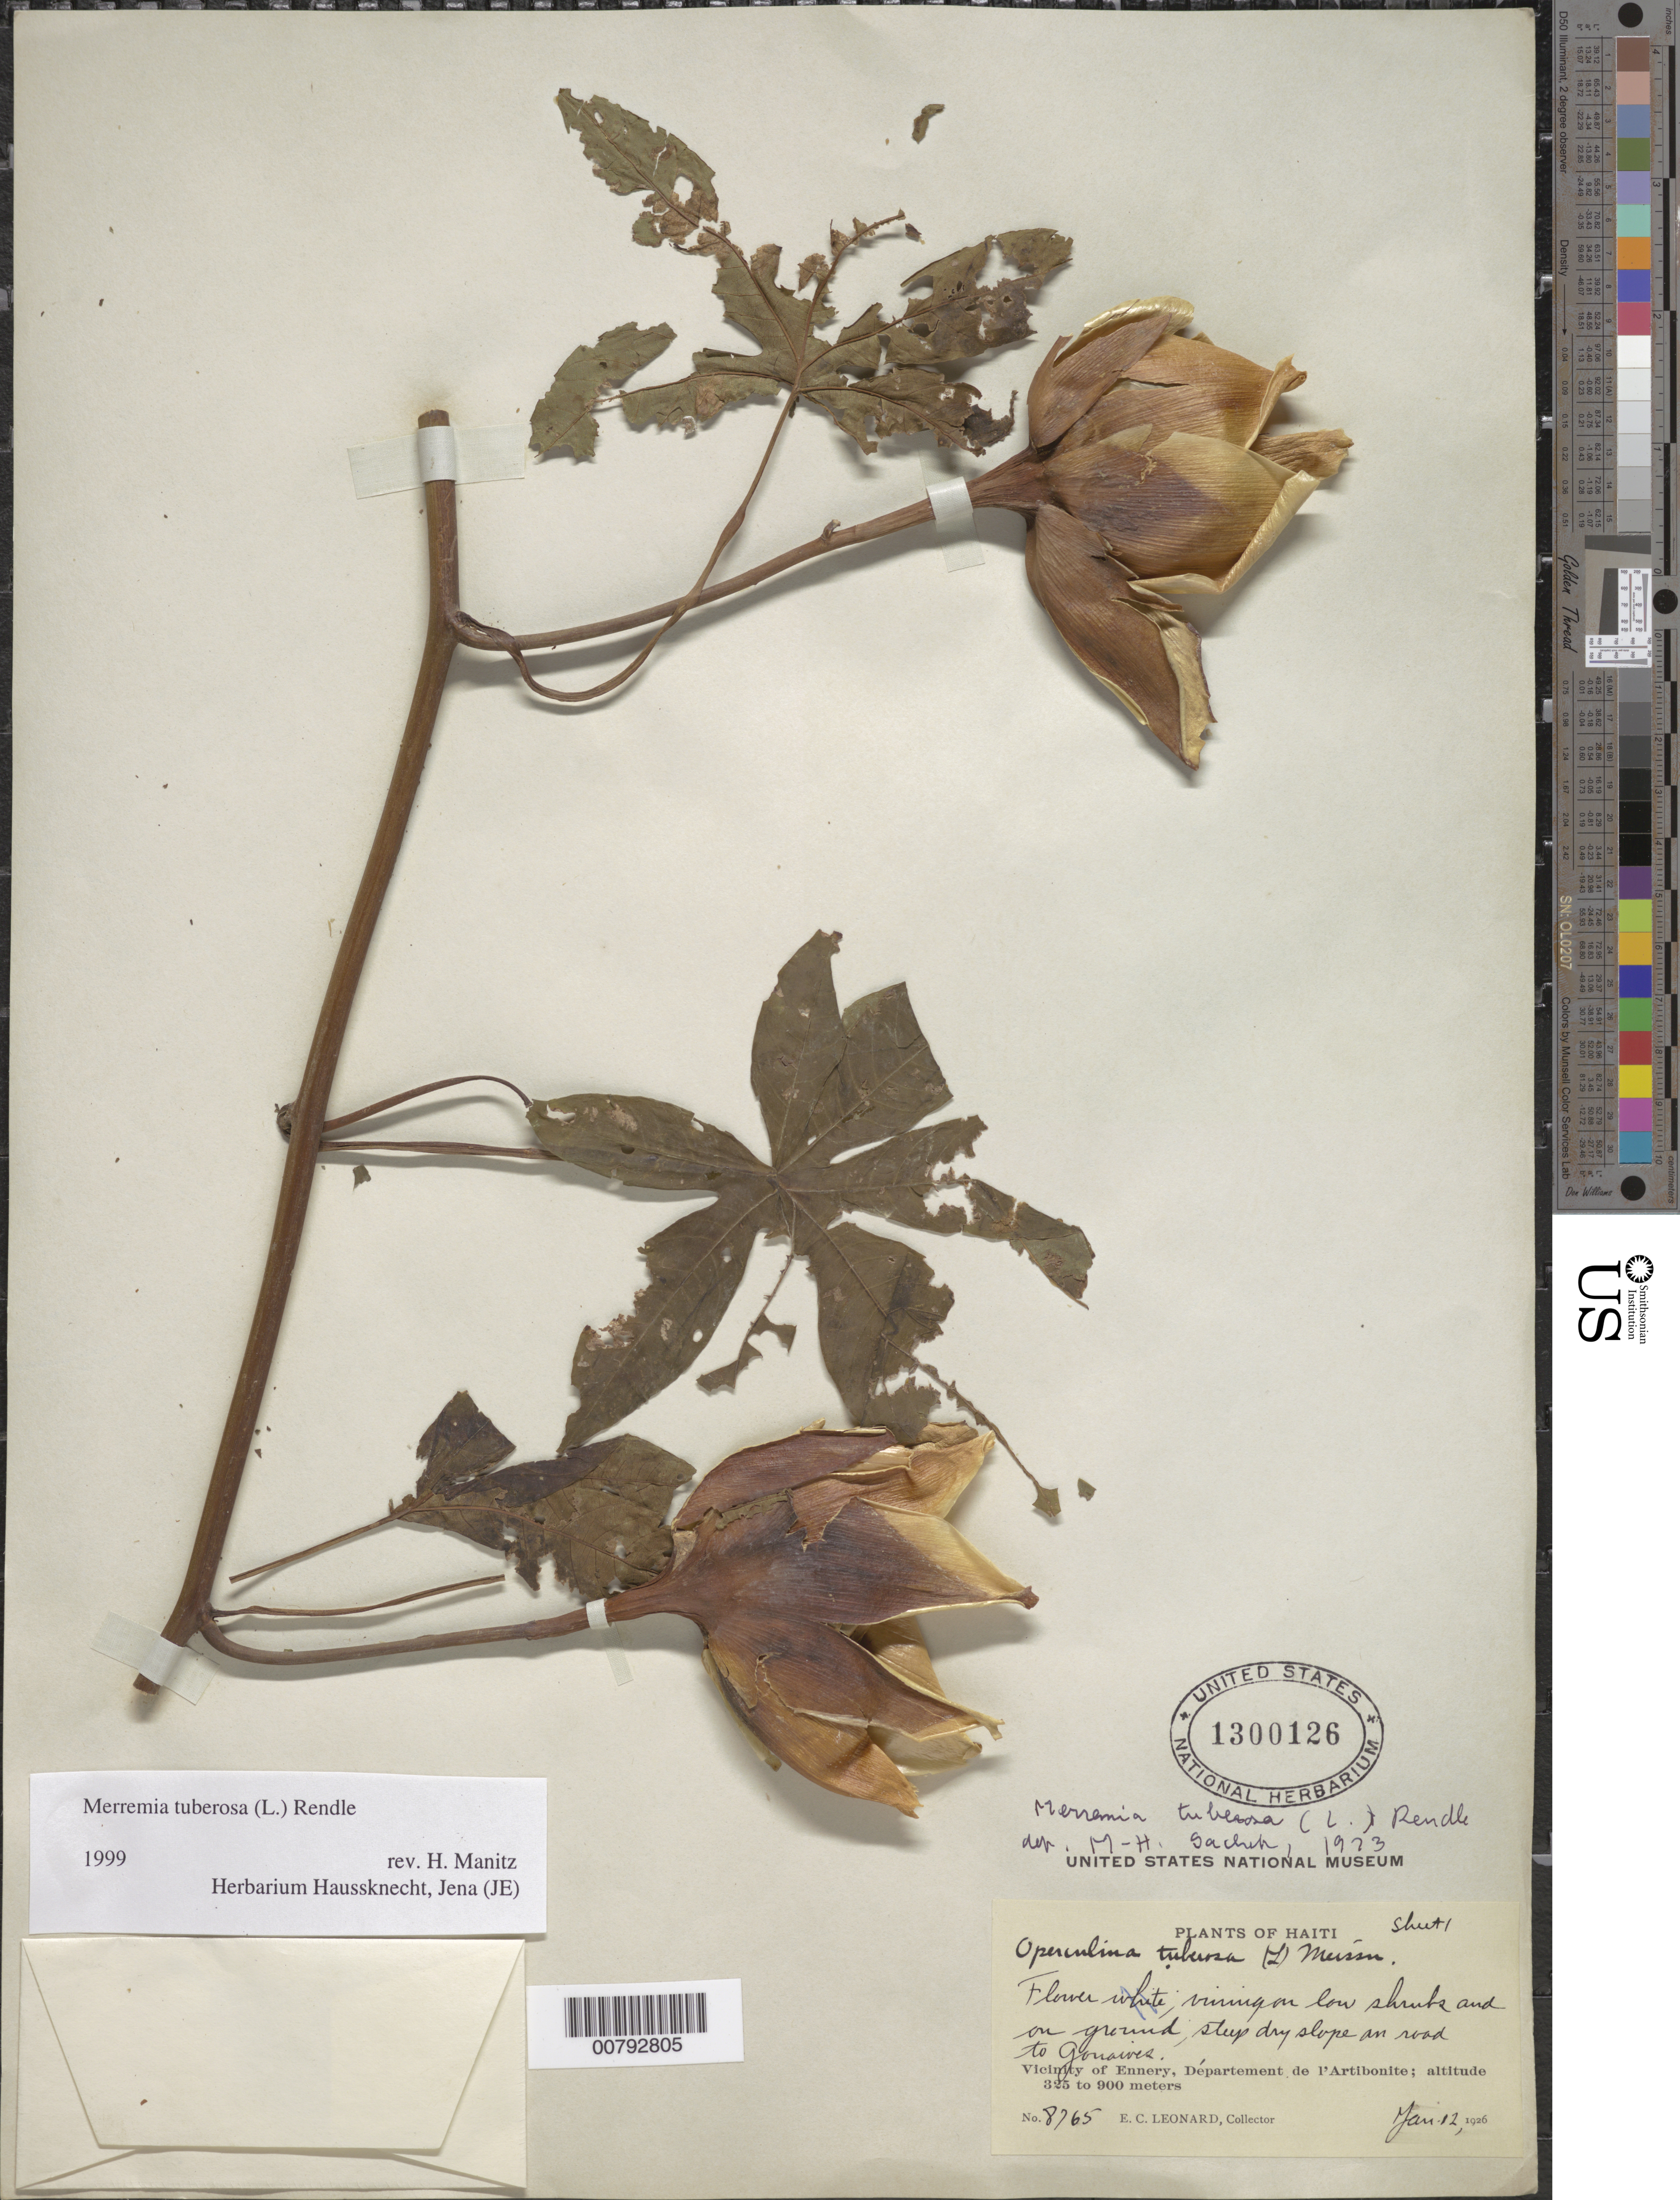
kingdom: Plantae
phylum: Tracheophyta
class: Magnoliopsida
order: Solanales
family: Convolvulaceae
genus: Distimake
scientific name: Distimake tuberosus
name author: (L.) A. R. Simões & Staples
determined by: Strong, Mark T., (BOT), Smithsonian Institution - National Museum of Natural History (UNITED STATES)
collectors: E. C. Leonard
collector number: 8765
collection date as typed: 12 Jan 1926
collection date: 1926-01-12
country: Haiti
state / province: Artibonite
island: Hispaniola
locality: Vicinity of Ennery, road to Gonaive.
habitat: Steep dry slope on road.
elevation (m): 325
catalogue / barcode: US 1300126